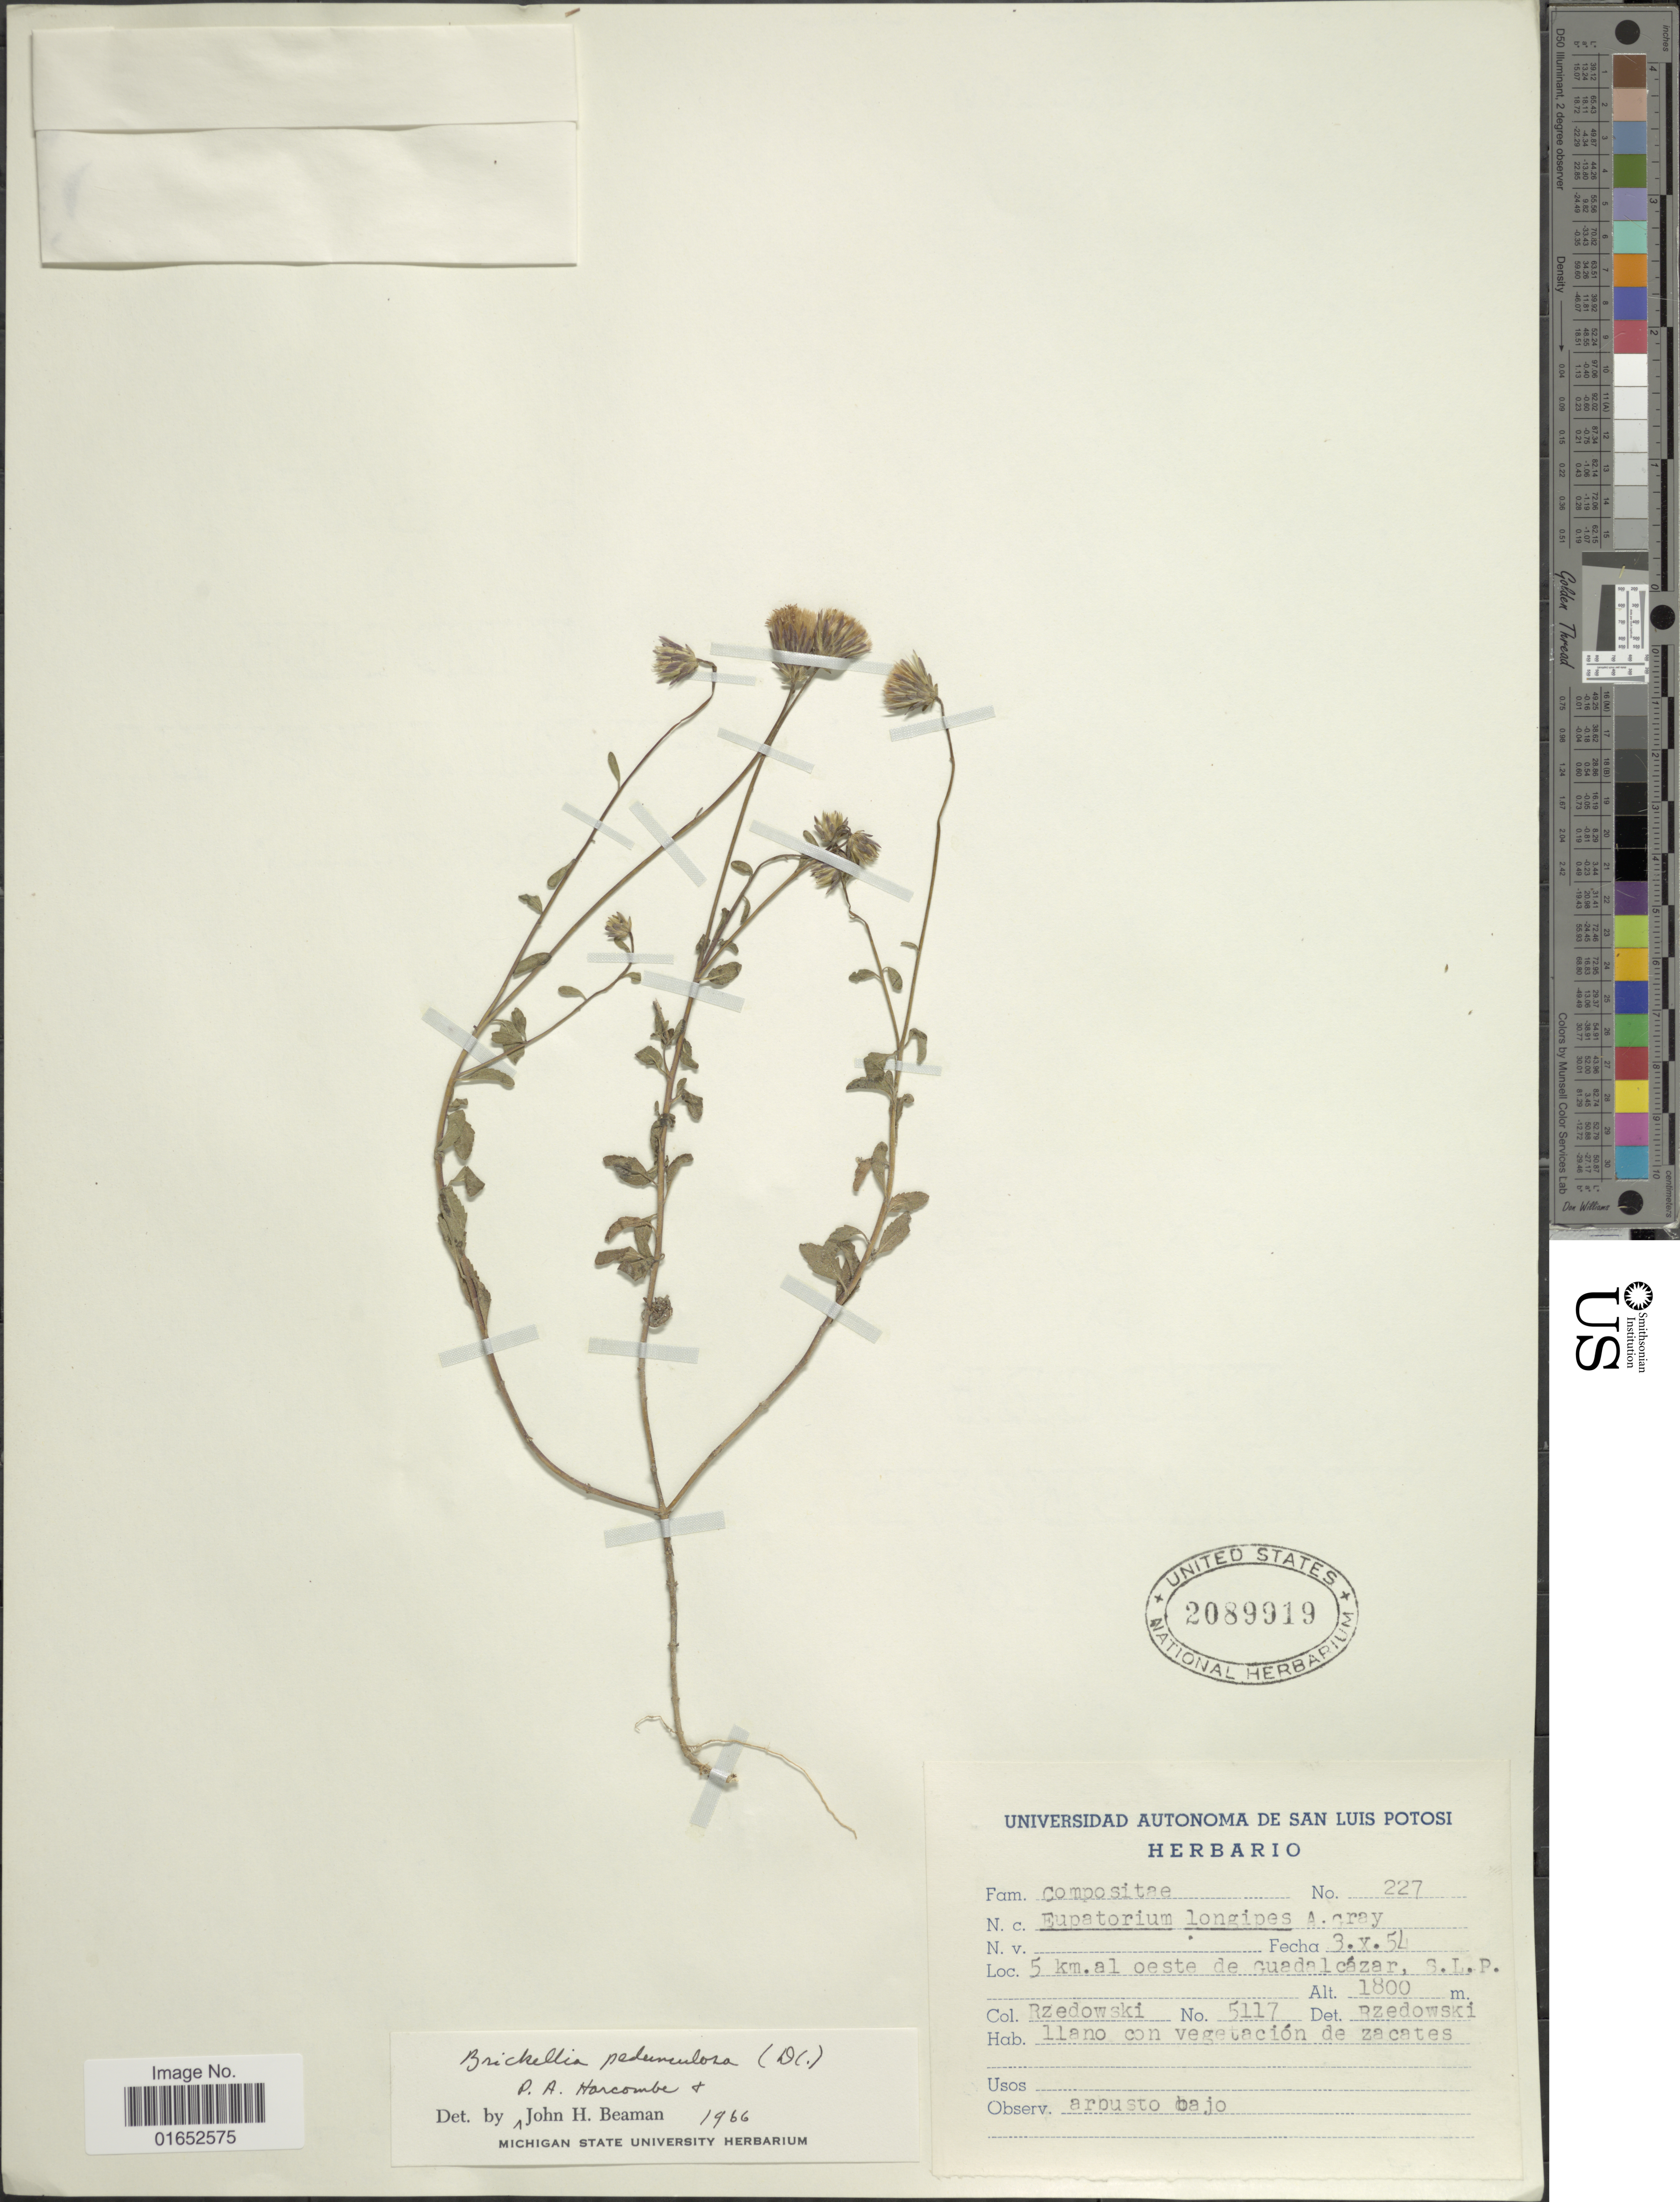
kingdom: Plantae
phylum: Tracheophyta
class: Magnoliopsida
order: Asterales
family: Asteraceae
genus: Phanerostylis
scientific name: Phanerostylis pedunculosa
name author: (DC.) R.M. King & H. Rob.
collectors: Rzedowski, --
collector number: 5117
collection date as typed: Transcribed d/m/y: 3/10/54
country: Mexico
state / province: San Luis Potosí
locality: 5 km al oeste de Guadalcázar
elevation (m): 1800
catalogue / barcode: US 2089919